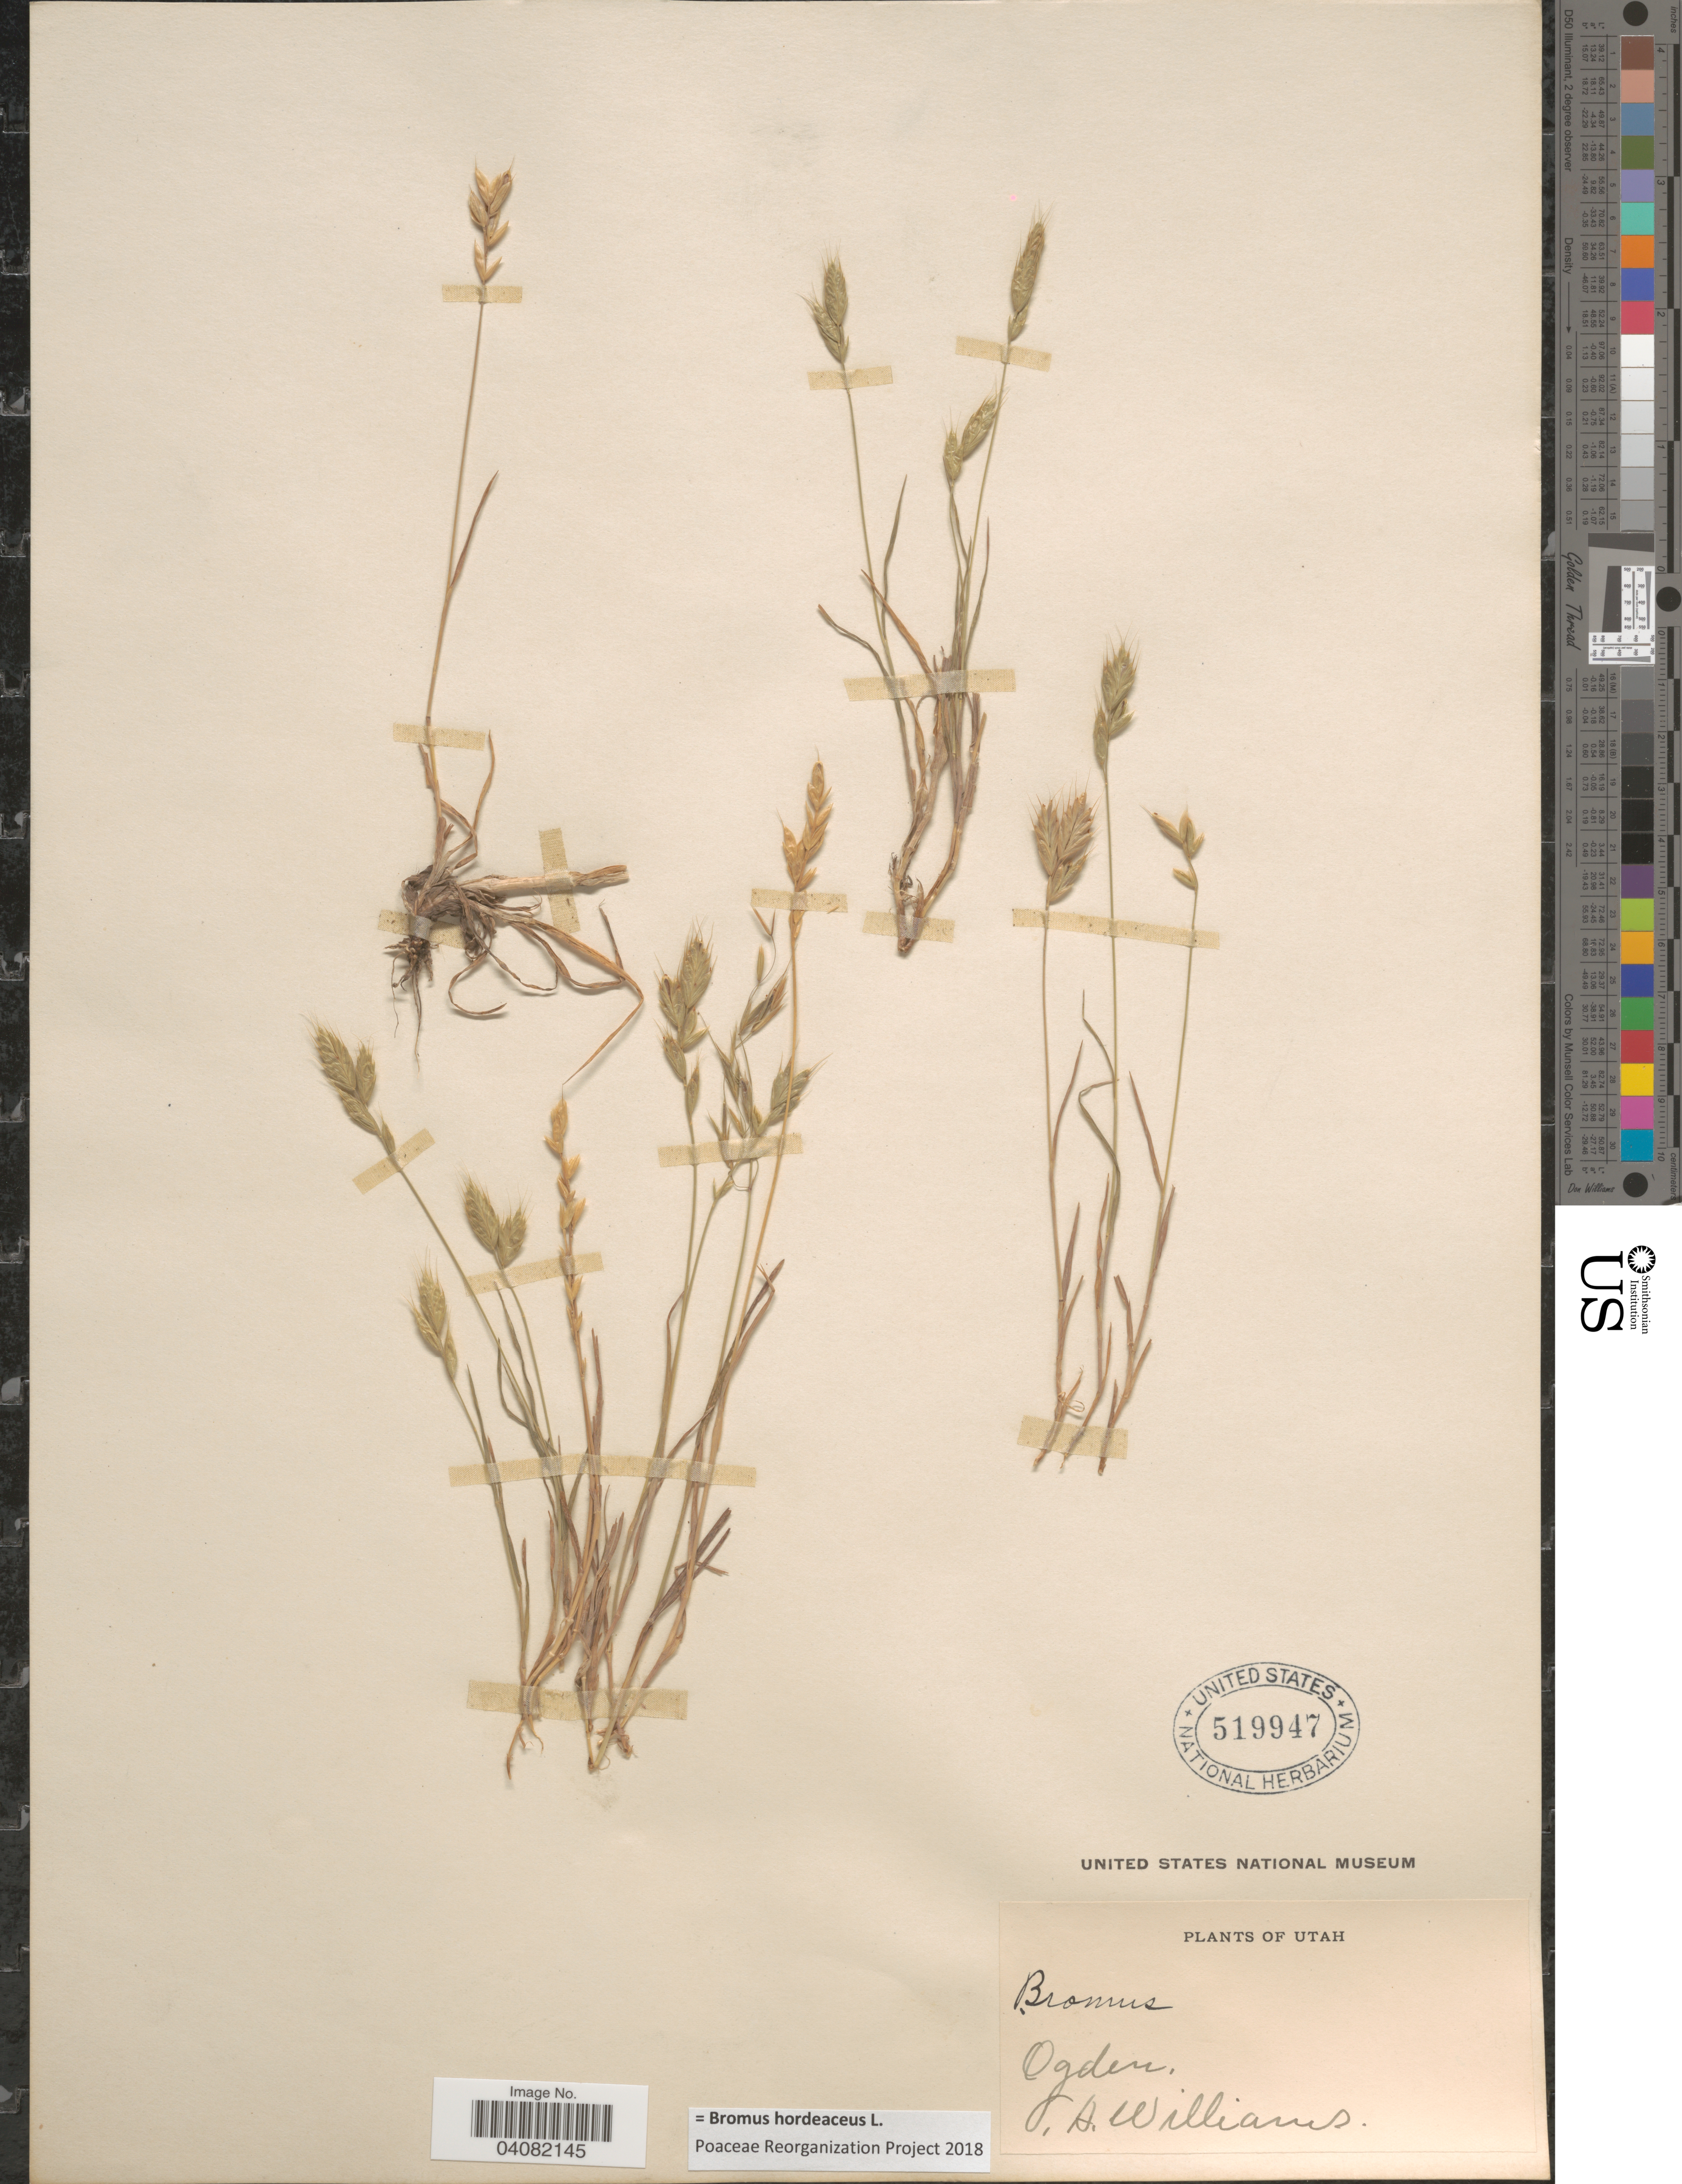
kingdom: Plantae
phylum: Tracheophyta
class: Liliopsida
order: Poales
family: Poaceae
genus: Bromus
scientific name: Bromus hordeaceus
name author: L.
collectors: T. Williams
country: United States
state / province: Utah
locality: Ogden.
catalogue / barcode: US 519947